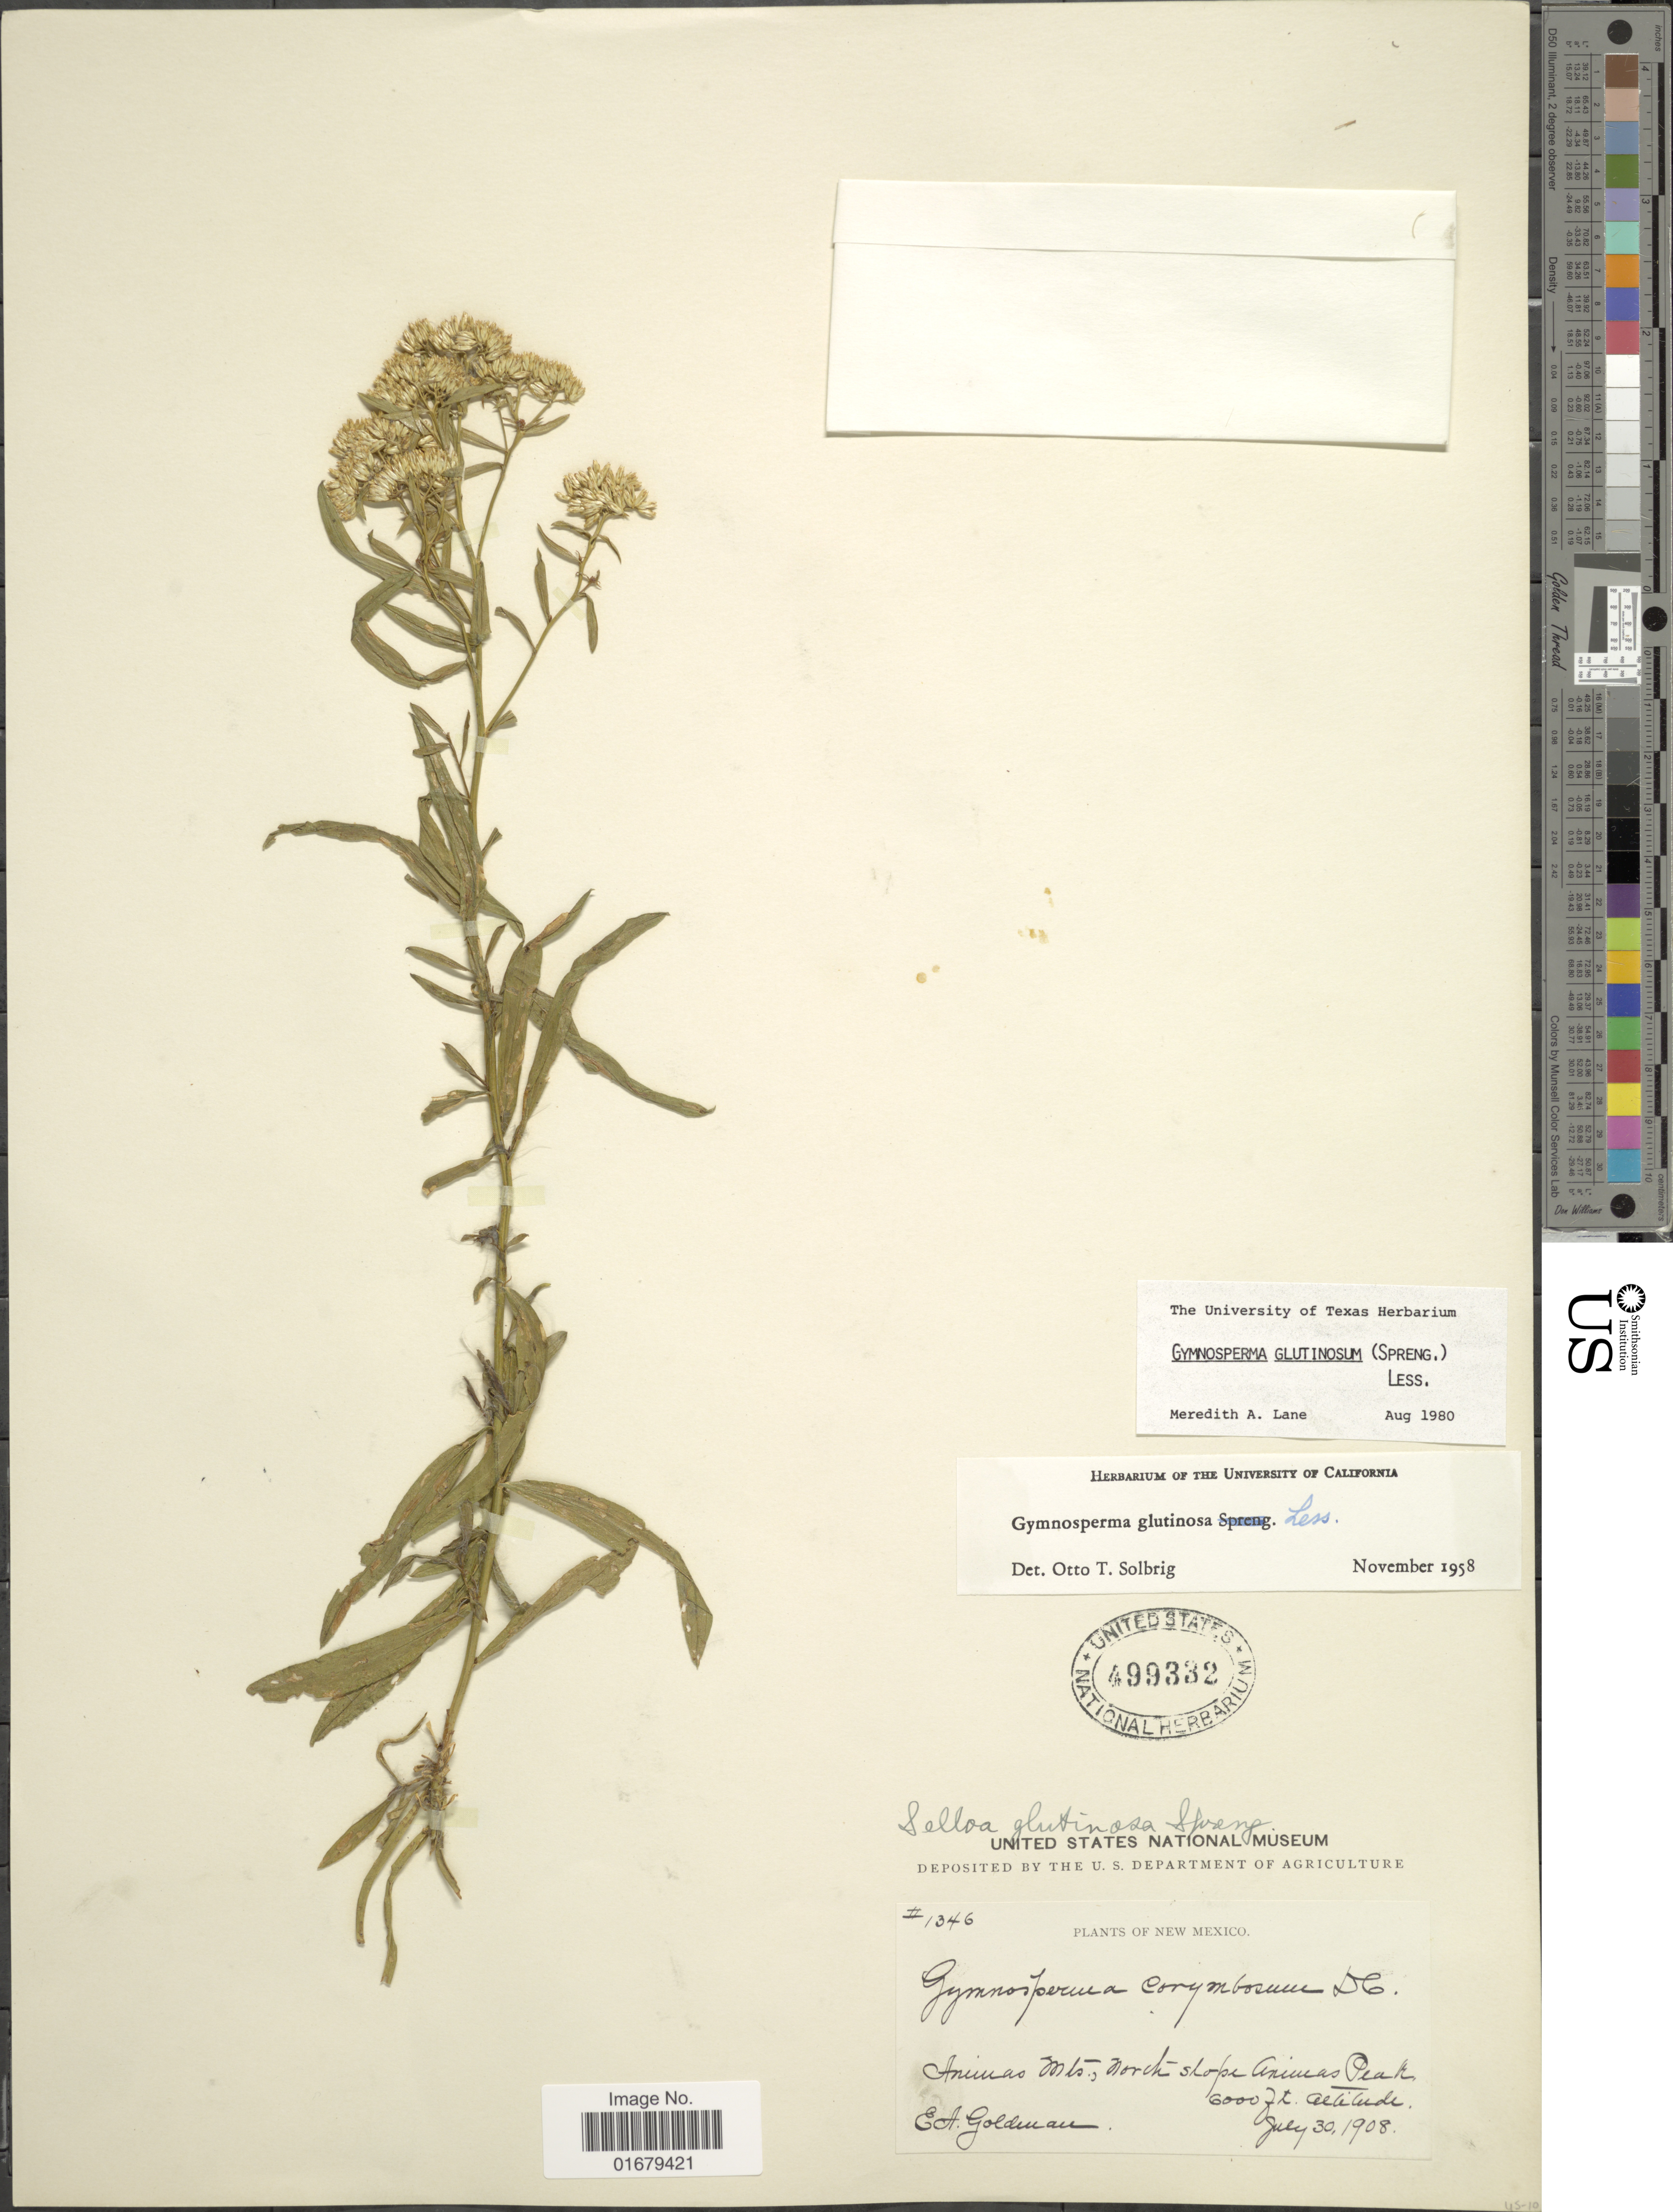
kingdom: Plantae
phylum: Tracheophyta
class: Magnoliopsida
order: Asterales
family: Asteraceae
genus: Gymnosperma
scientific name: Gymnosperma glutinosum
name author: (Spreng.) Less.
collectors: E. A. Goldman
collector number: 1346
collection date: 1908-07-30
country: United States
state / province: New Mexico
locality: Animas Mts, North slope Animas Peak.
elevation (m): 1829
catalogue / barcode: US 499332